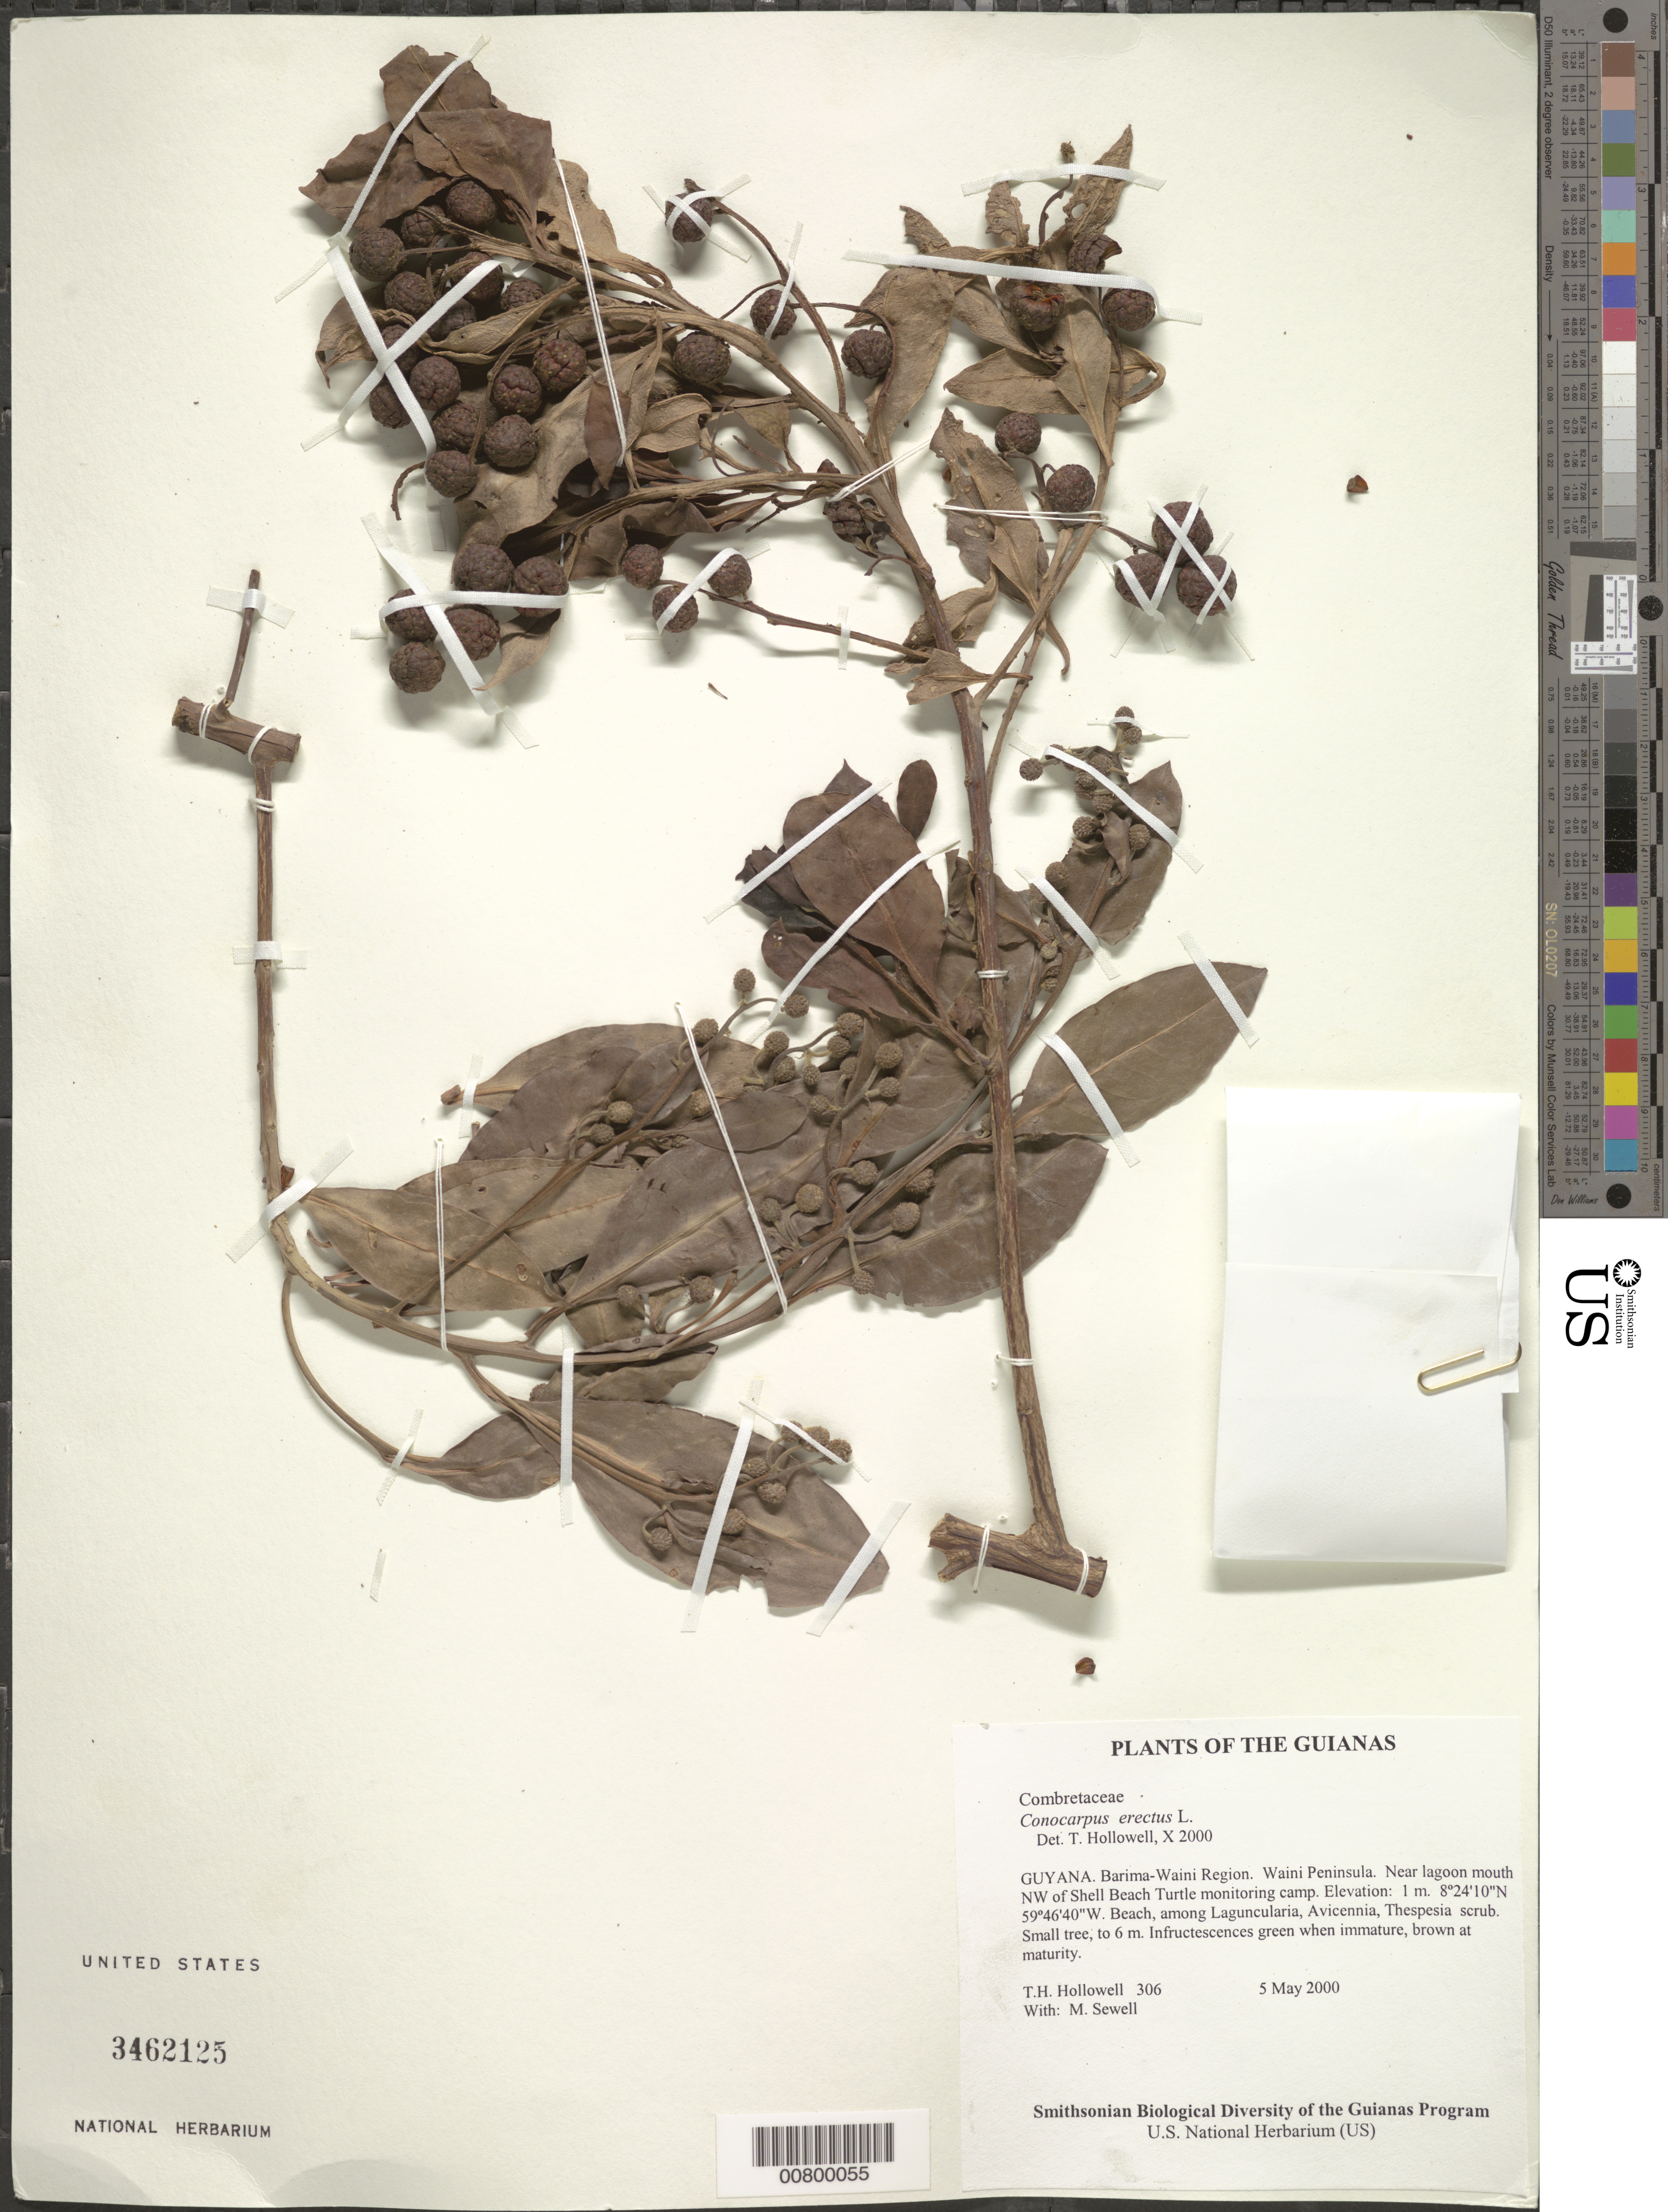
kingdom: Plantae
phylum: Tracheophyta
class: Magnoliopsida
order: Myrtales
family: Combretaceae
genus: Conocarpus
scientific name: Conocarpus erectus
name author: L.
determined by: Hollowell, T. H., (BOT), Smithsonian Institution - National Museum of Natural History (UNITED STATES)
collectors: T. Hollowell & M. Sewell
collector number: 306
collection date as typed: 5 May 2000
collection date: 2000-05-05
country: Guyana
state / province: Barima-Waini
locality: Waini Peninsula. Near lagoon mouth NW of Shell Beach Turtle monitoring camp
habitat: Beach, among Laguncularia, Avicennia, Thespesia scrub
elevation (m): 1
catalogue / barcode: US 3462125